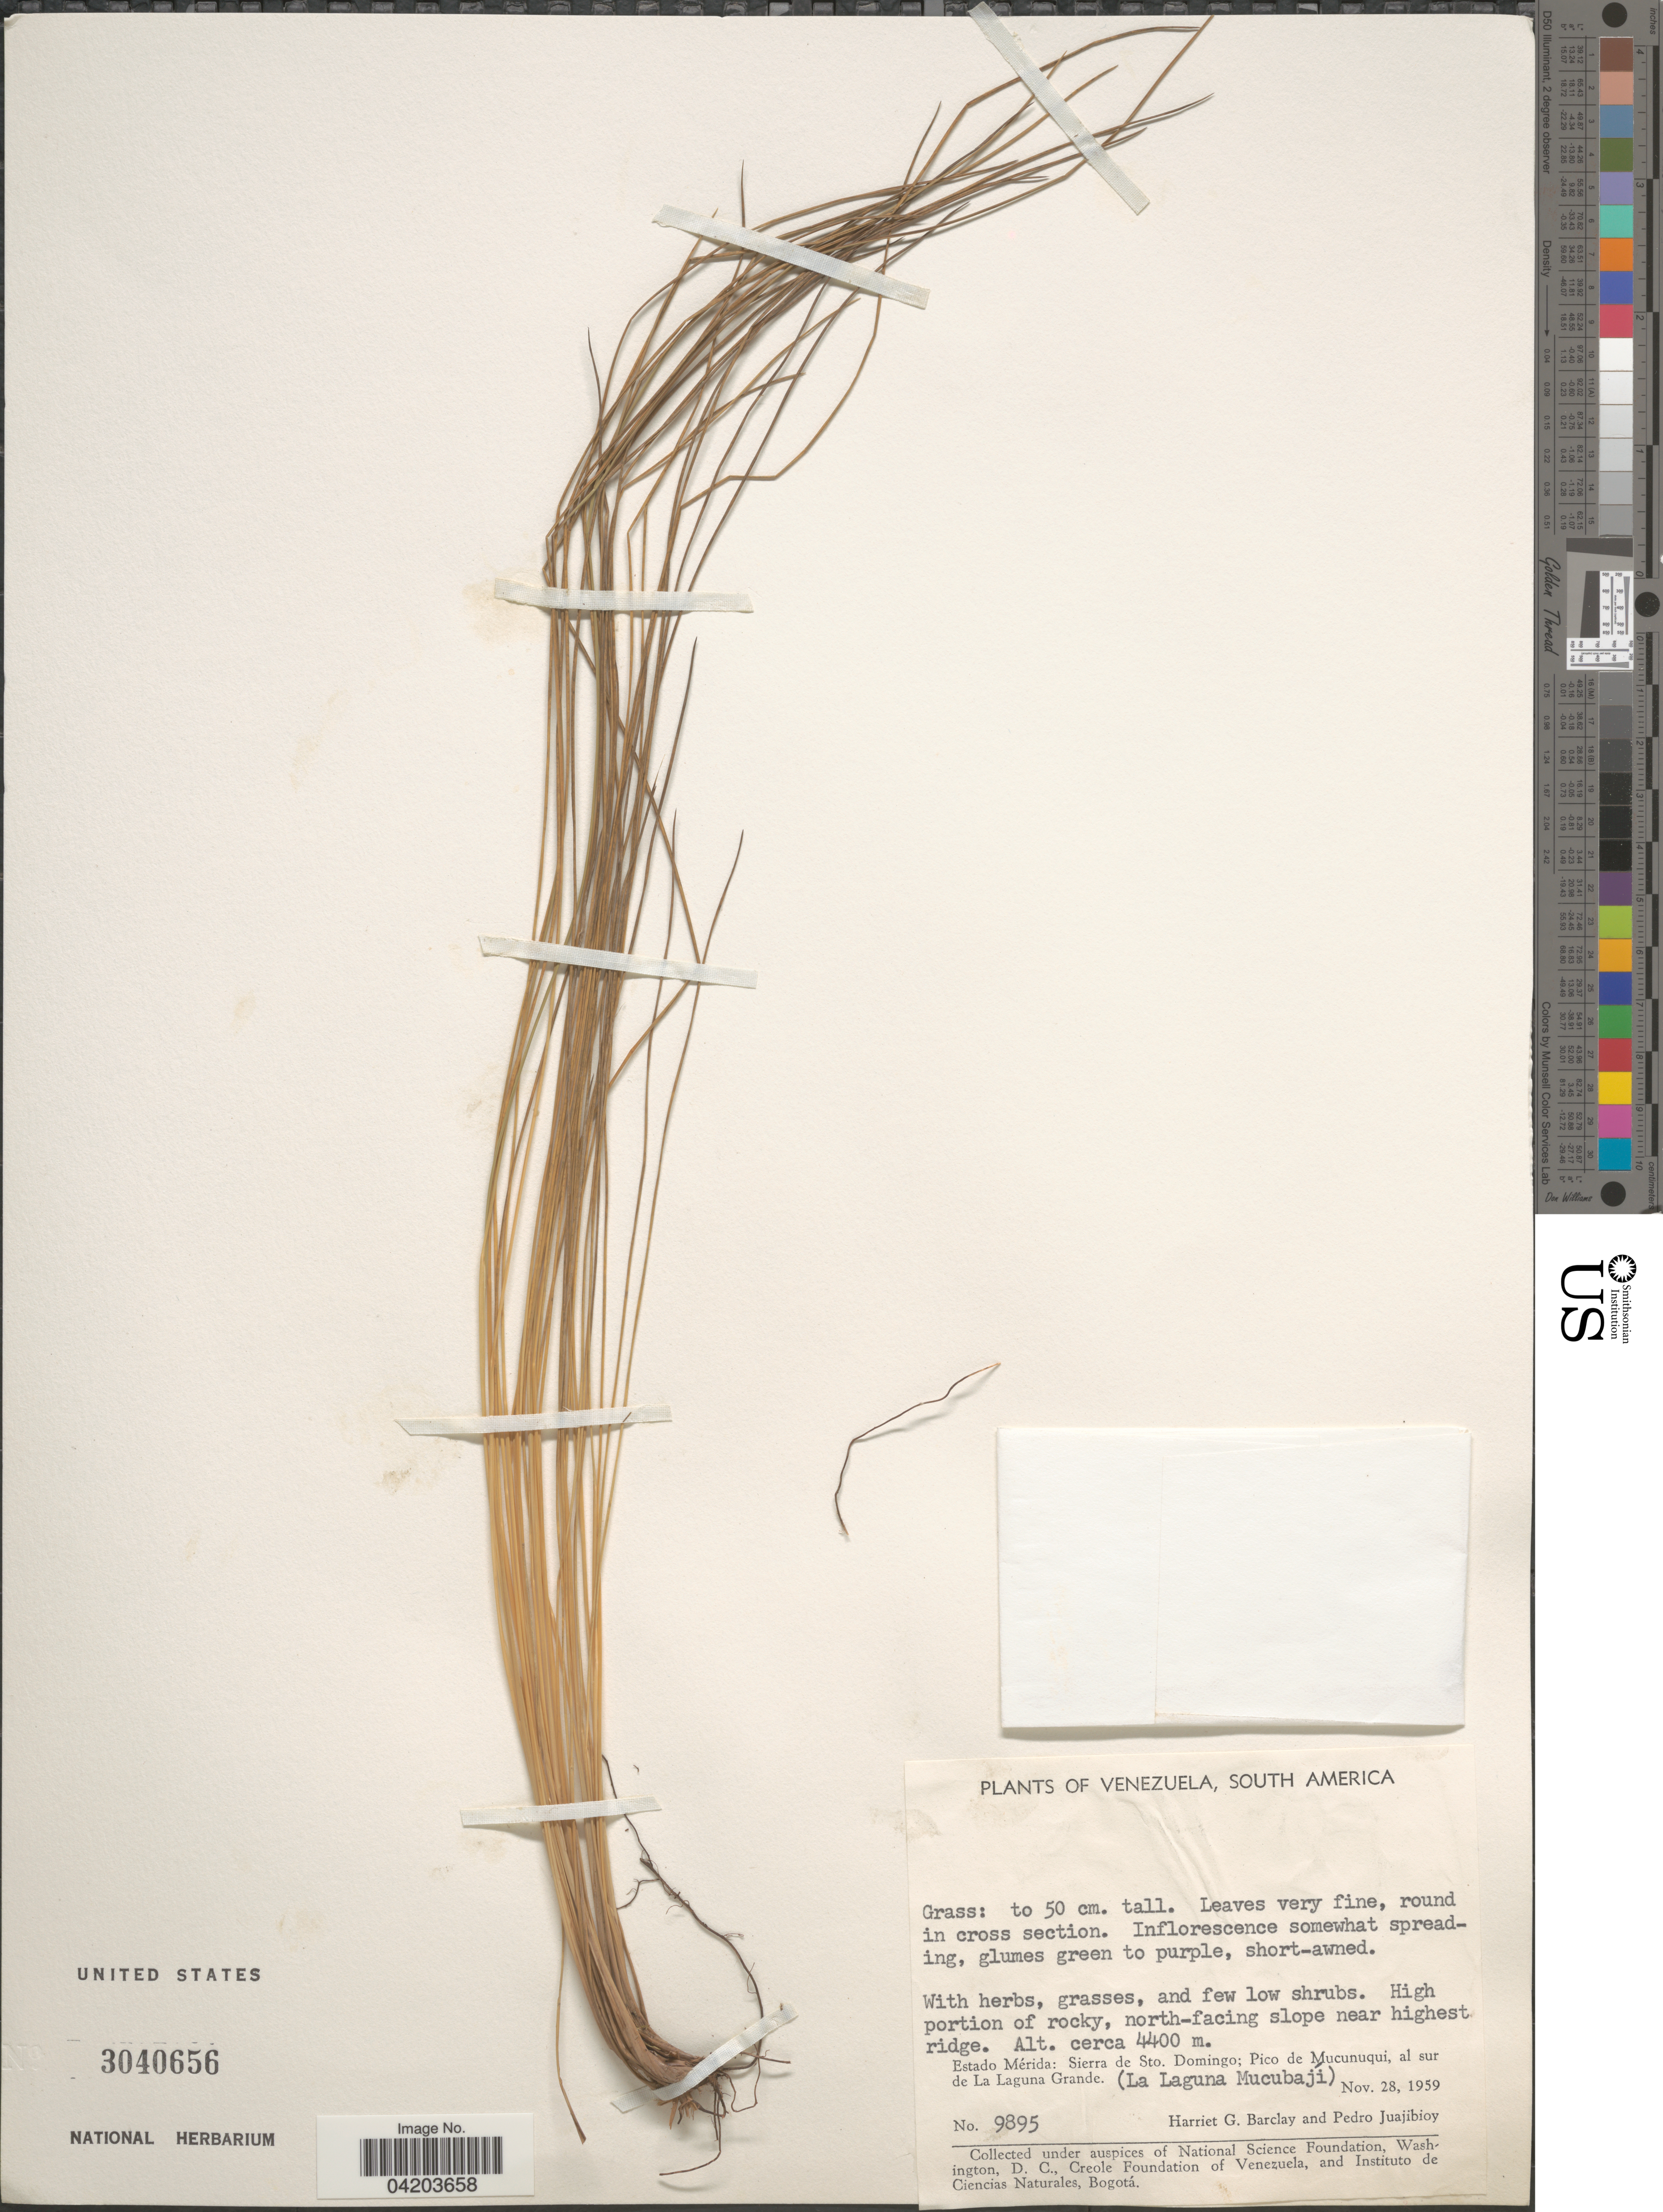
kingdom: Plantae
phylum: Tracheophyta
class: Liliopsida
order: Poales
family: Poaceae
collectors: H. G. Barclay & P. Juajibioy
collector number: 9895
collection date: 1959-11-28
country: Venezuela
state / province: Merida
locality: High portion of rocky, north-facing slope near highest ridge. Estado Mérida: Sierra de Sto. Domingo; Pico de Mucunuqui, al sur de La Laguna Grande. (La Laguna Mucubaji).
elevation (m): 4400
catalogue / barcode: US 3040656